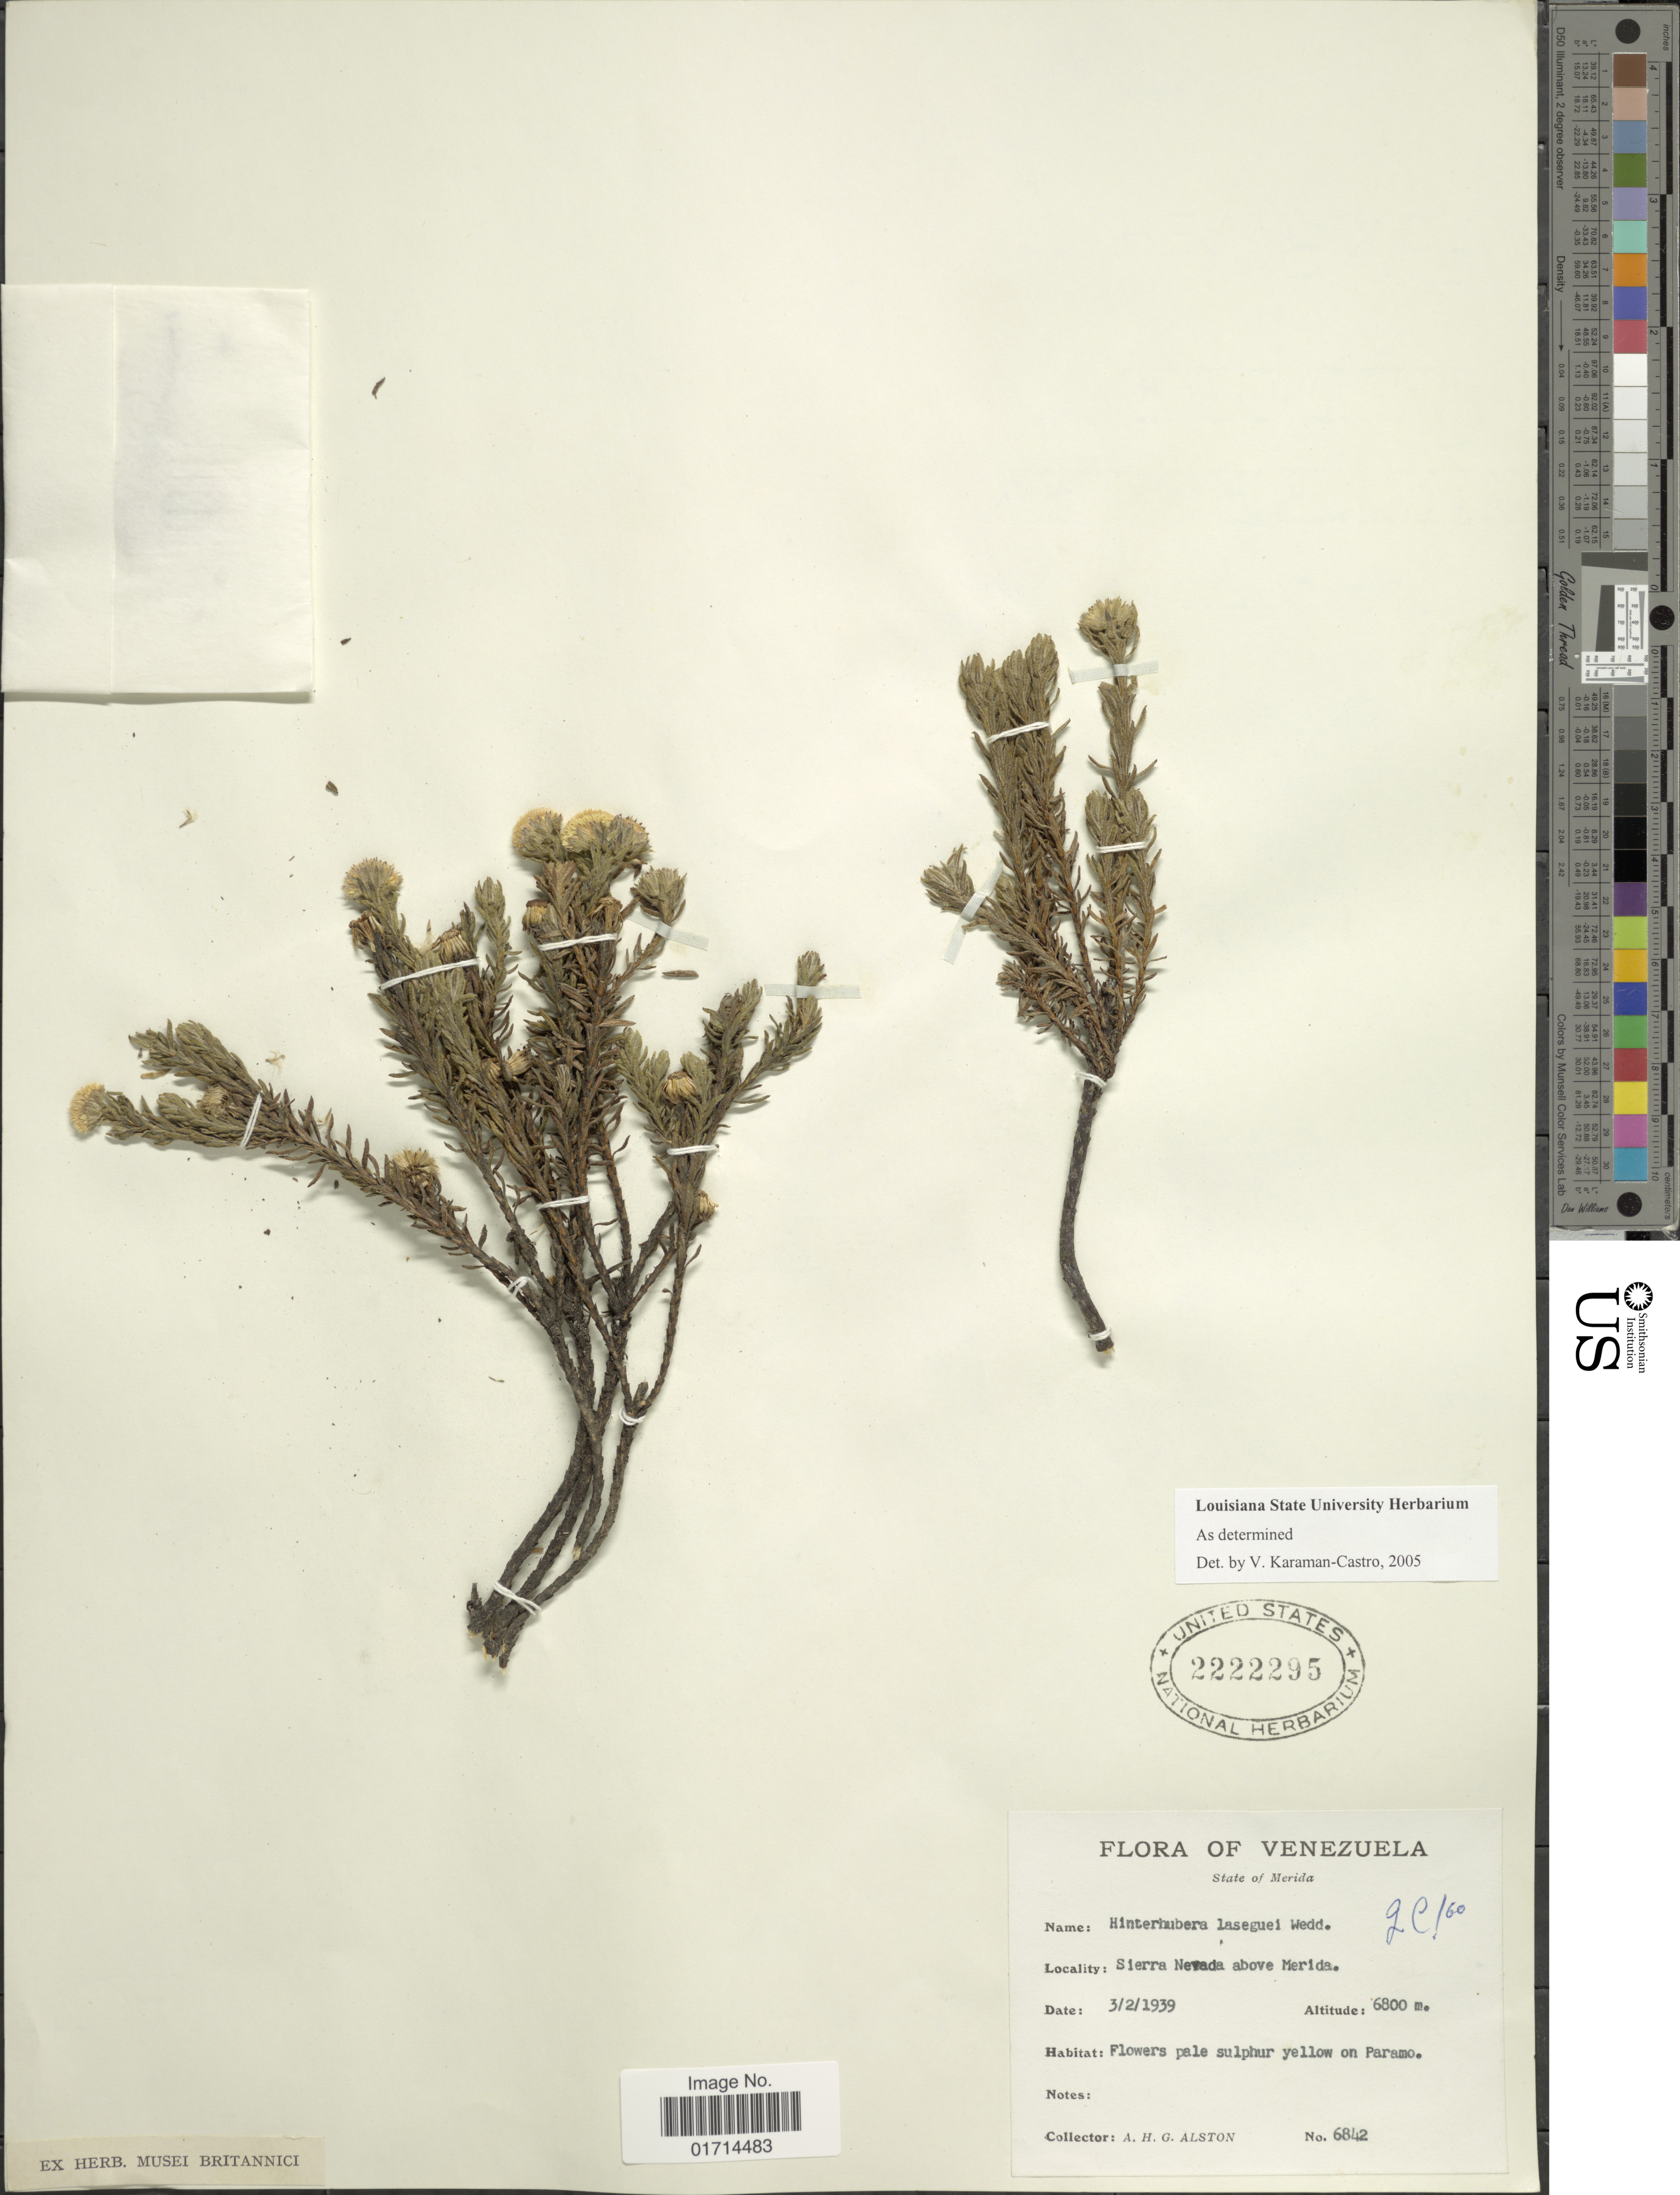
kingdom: Plantae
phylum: Tracheophyta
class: Magnoliopsida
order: Asterales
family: Asteraceae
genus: Hinterhubera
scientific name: Hinterhubera laseguei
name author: Wedd.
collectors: A. H. Alston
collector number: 6842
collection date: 1939-02-03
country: Venezuela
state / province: Mérida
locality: Sierra Nevada above Merida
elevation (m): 6800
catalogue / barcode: US 2222295